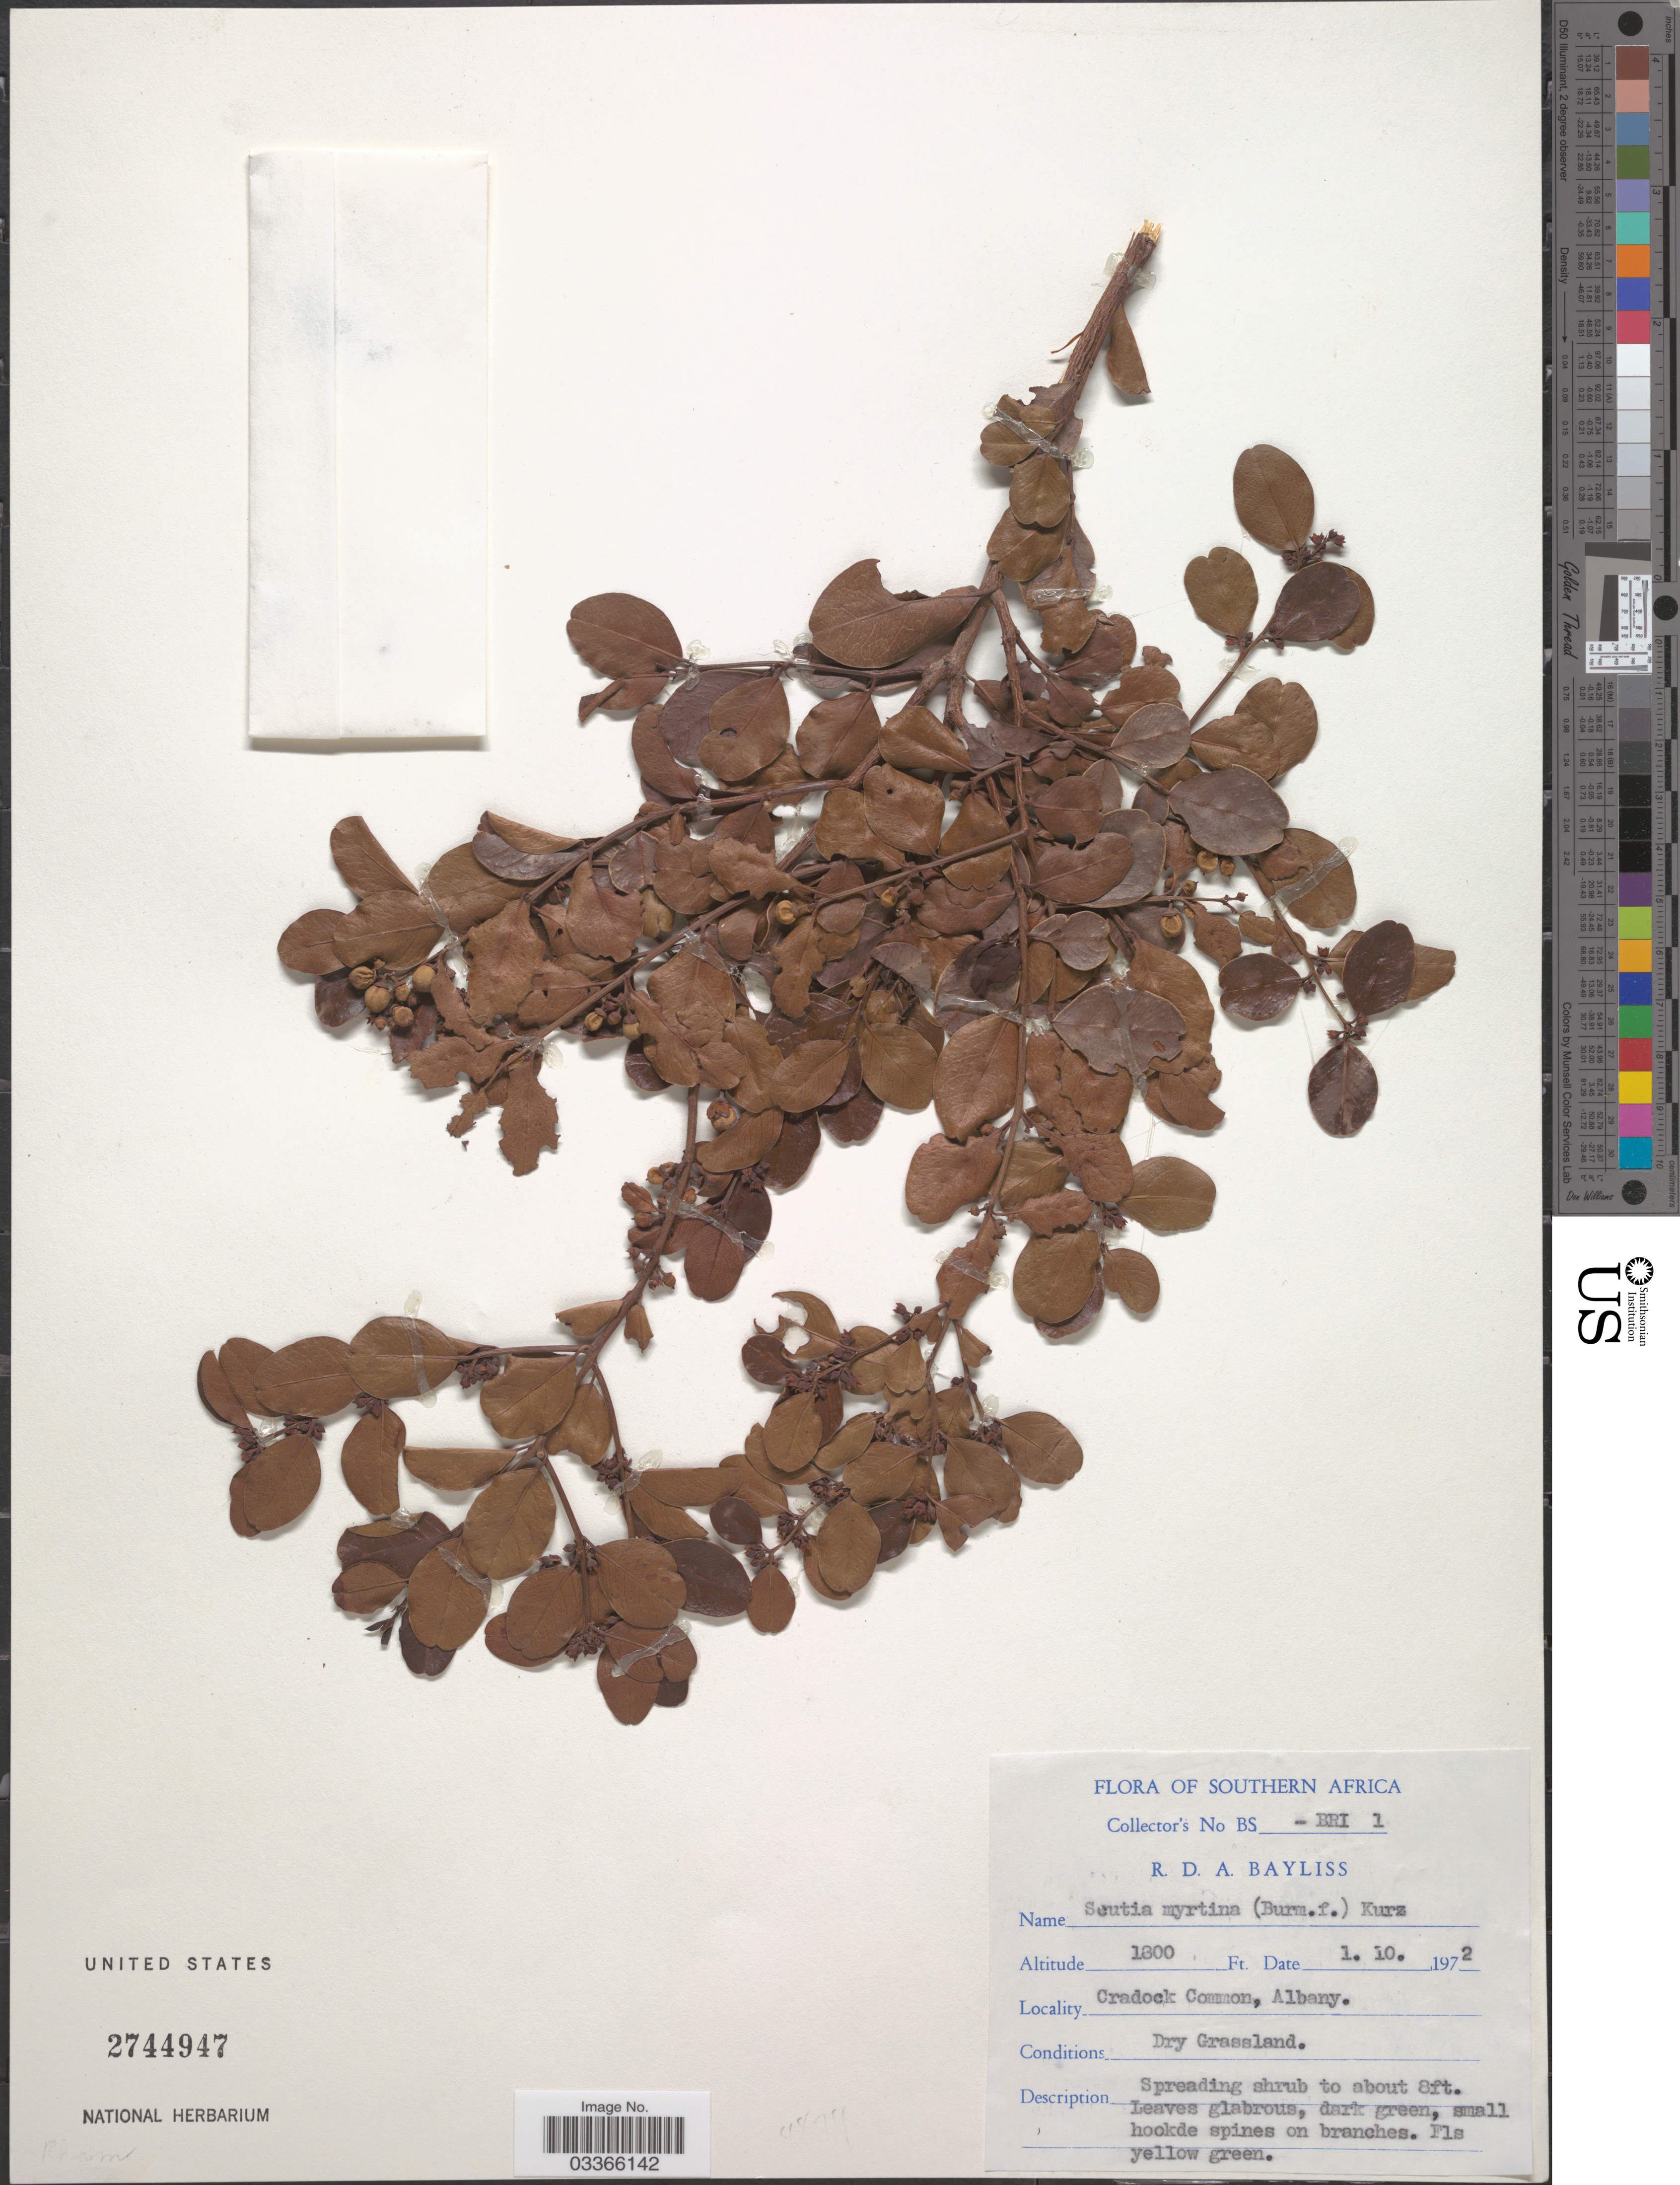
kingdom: Plantae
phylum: Tracheophyta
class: Magnoliopsida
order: Rosales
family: Rhamnaceae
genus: Scutia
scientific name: Scutia myrtina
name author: (Burm. f.) Kurz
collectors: R. Bayliss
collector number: BS-BRI 1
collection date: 1972-10-01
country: South Africa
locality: Southern Africa, Cradock Common, Albany.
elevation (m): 549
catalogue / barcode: US 2744947